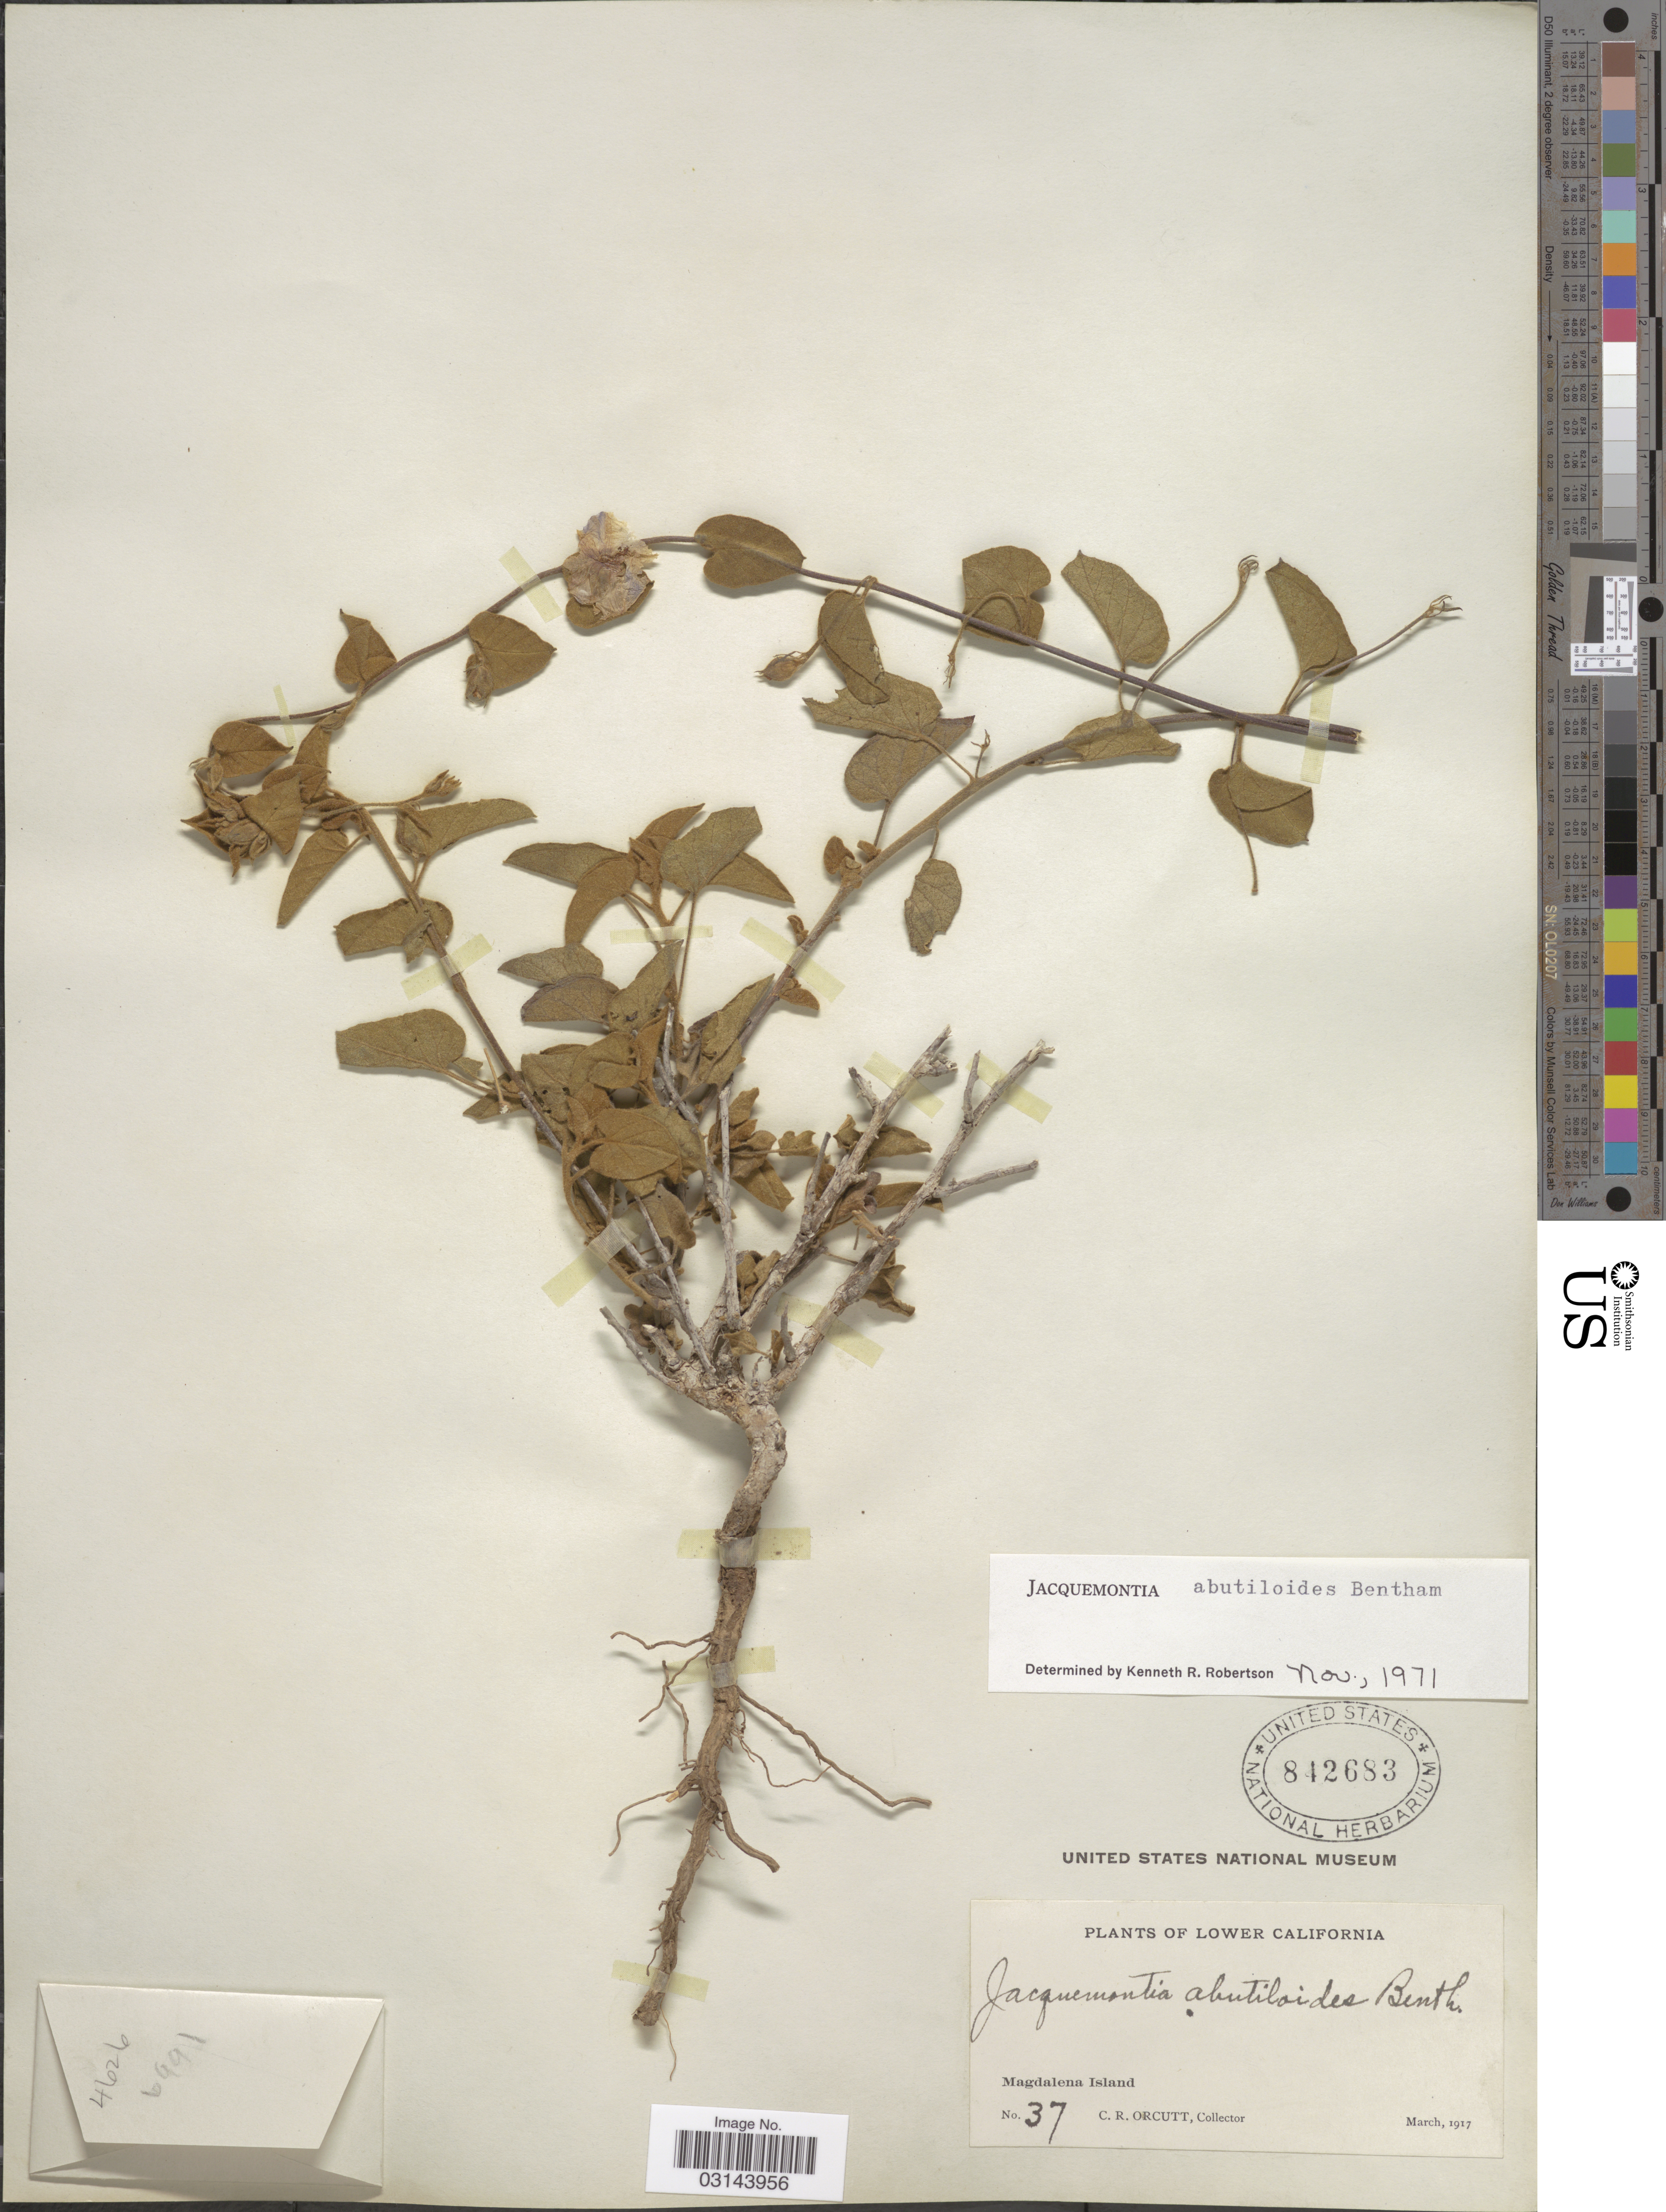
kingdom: Plantae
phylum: Tracheophyta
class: Magnoliopsida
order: Solanales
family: Convolvulaceae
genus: Jacquemontia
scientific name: Jacquemontia abutiloides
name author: Benth.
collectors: C. R. Orcutt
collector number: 37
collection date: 1917-03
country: Mexico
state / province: Baja California Sur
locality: Lower California. Magdalena Island.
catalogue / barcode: US 842683